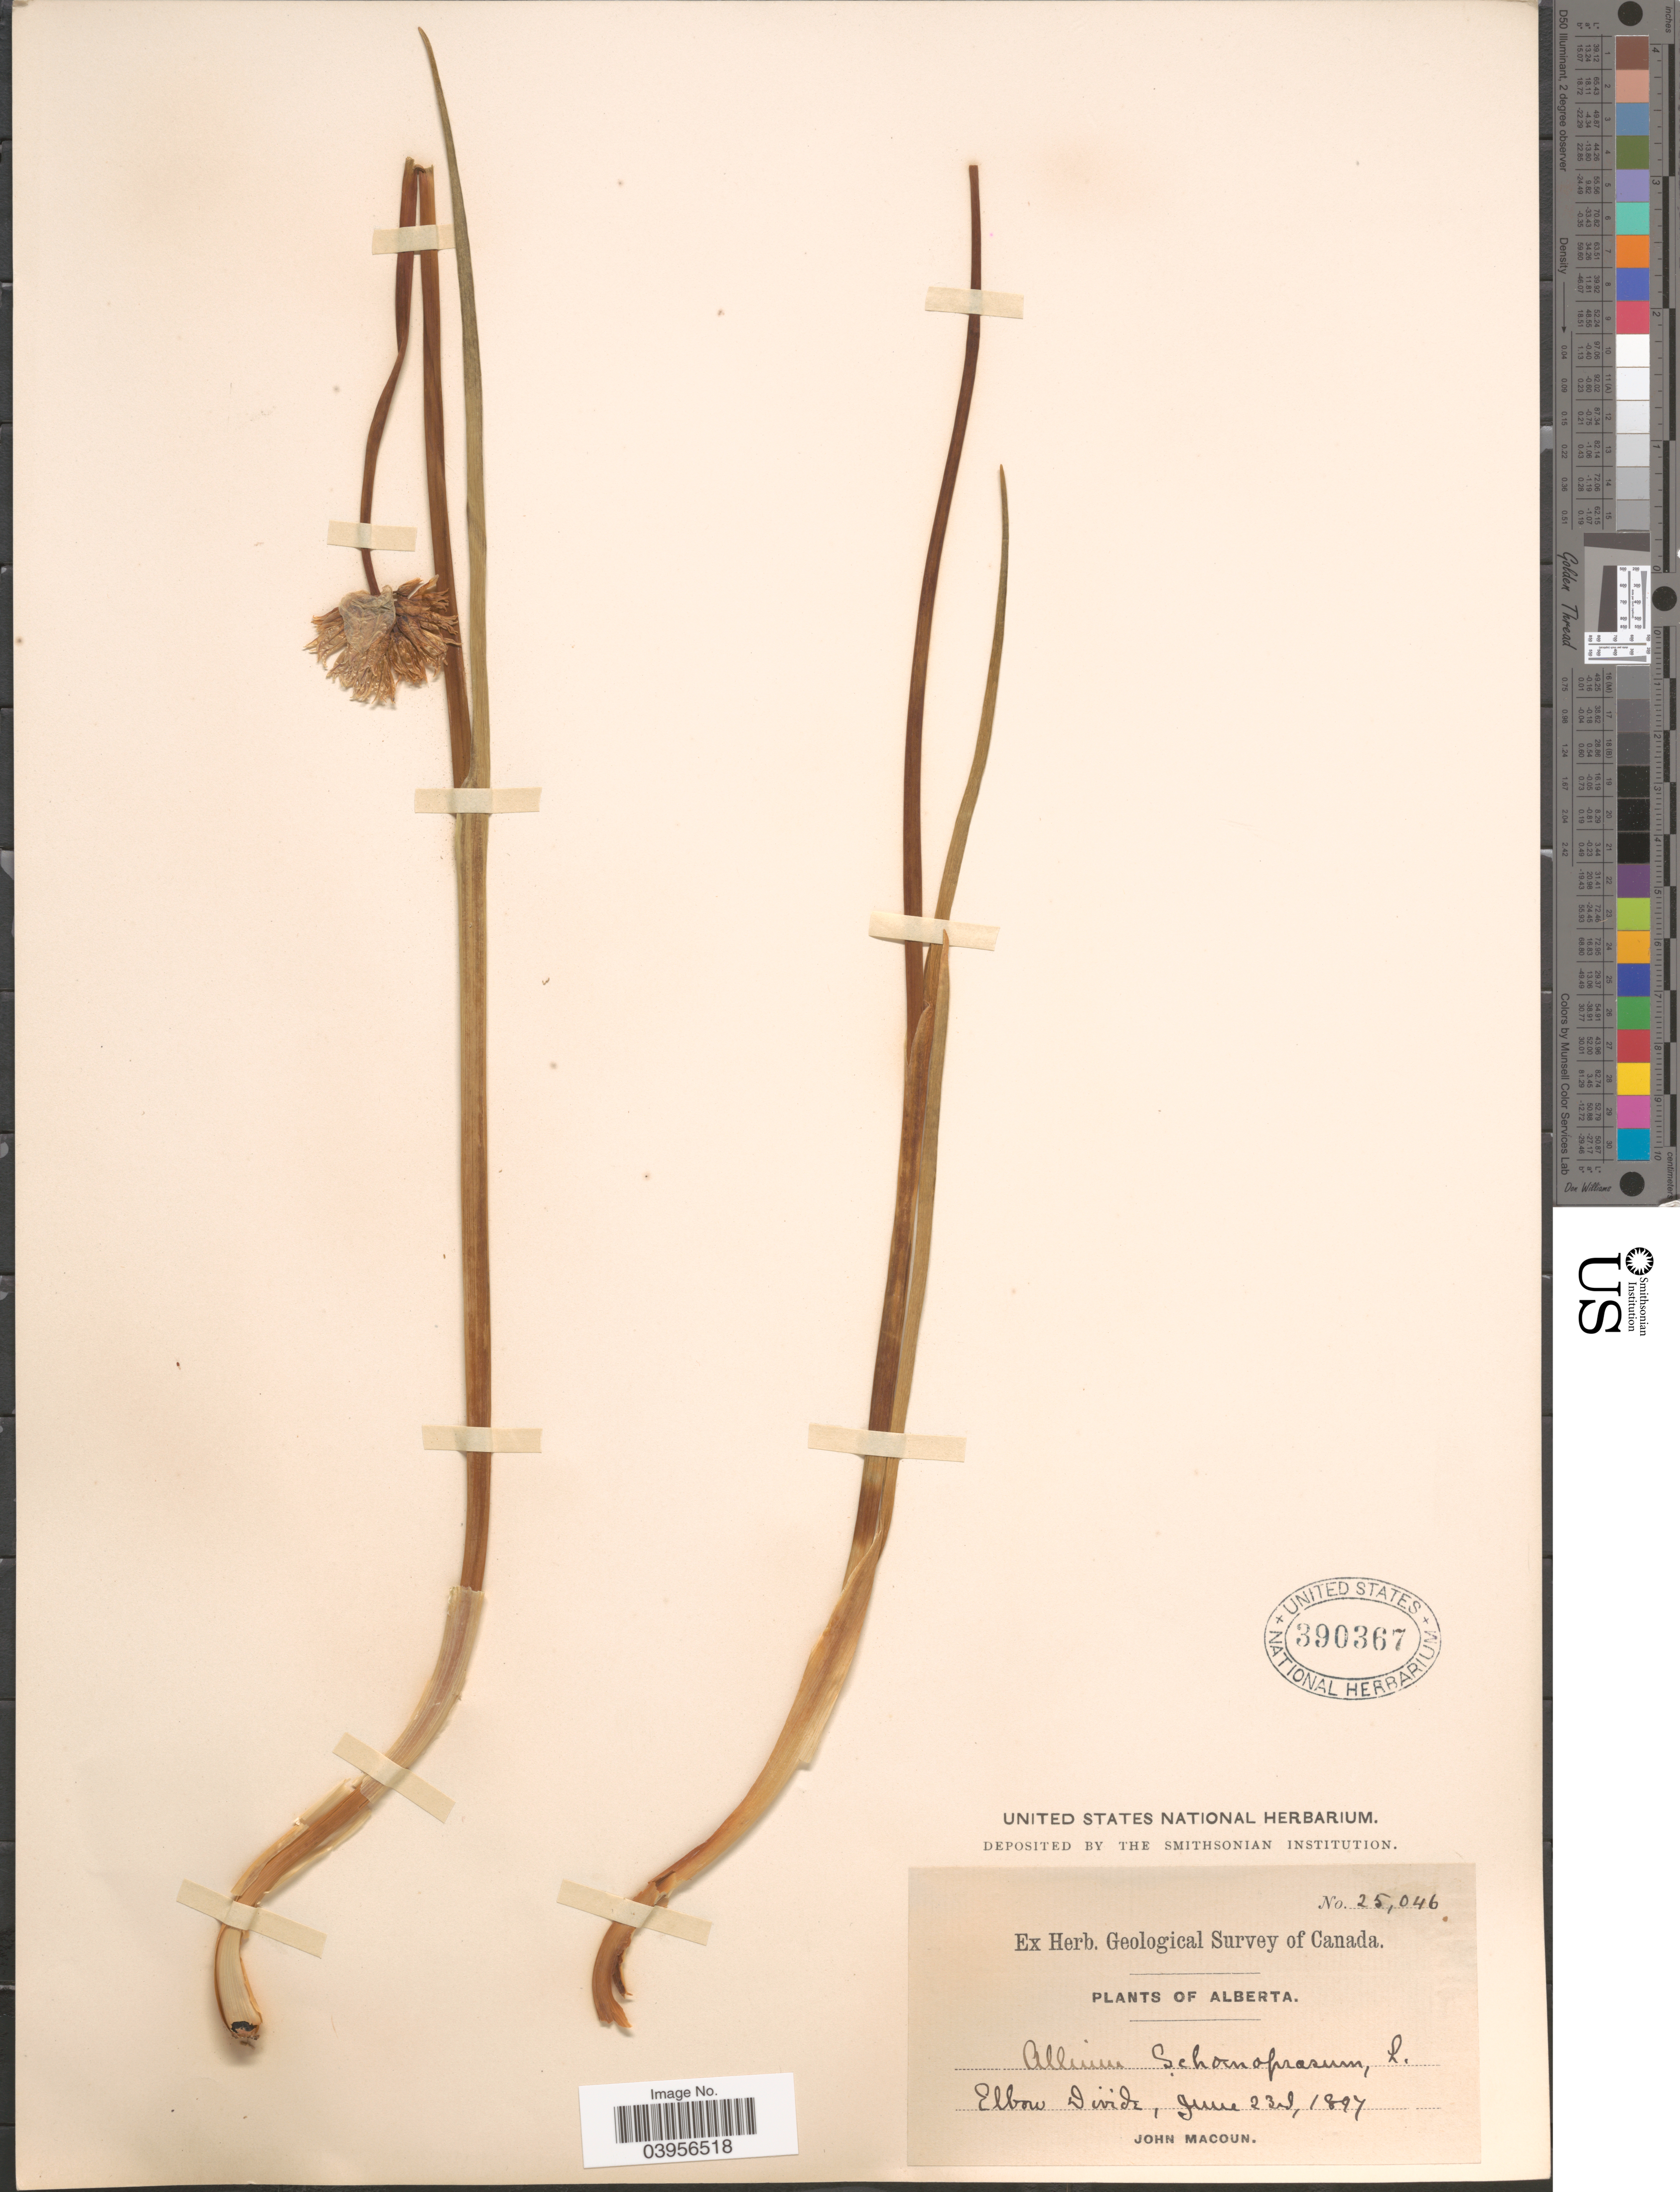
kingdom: Plantae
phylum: Tracheophyta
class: Liliopsida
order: Asparagales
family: Amaryllidaceae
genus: Allium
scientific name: Allium schoenoprasum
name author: L.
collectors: J. Macoun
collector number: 25046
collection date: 1897-06-23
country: Canada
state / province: Alberta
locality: Elbow Divide.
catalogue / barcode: US 390367